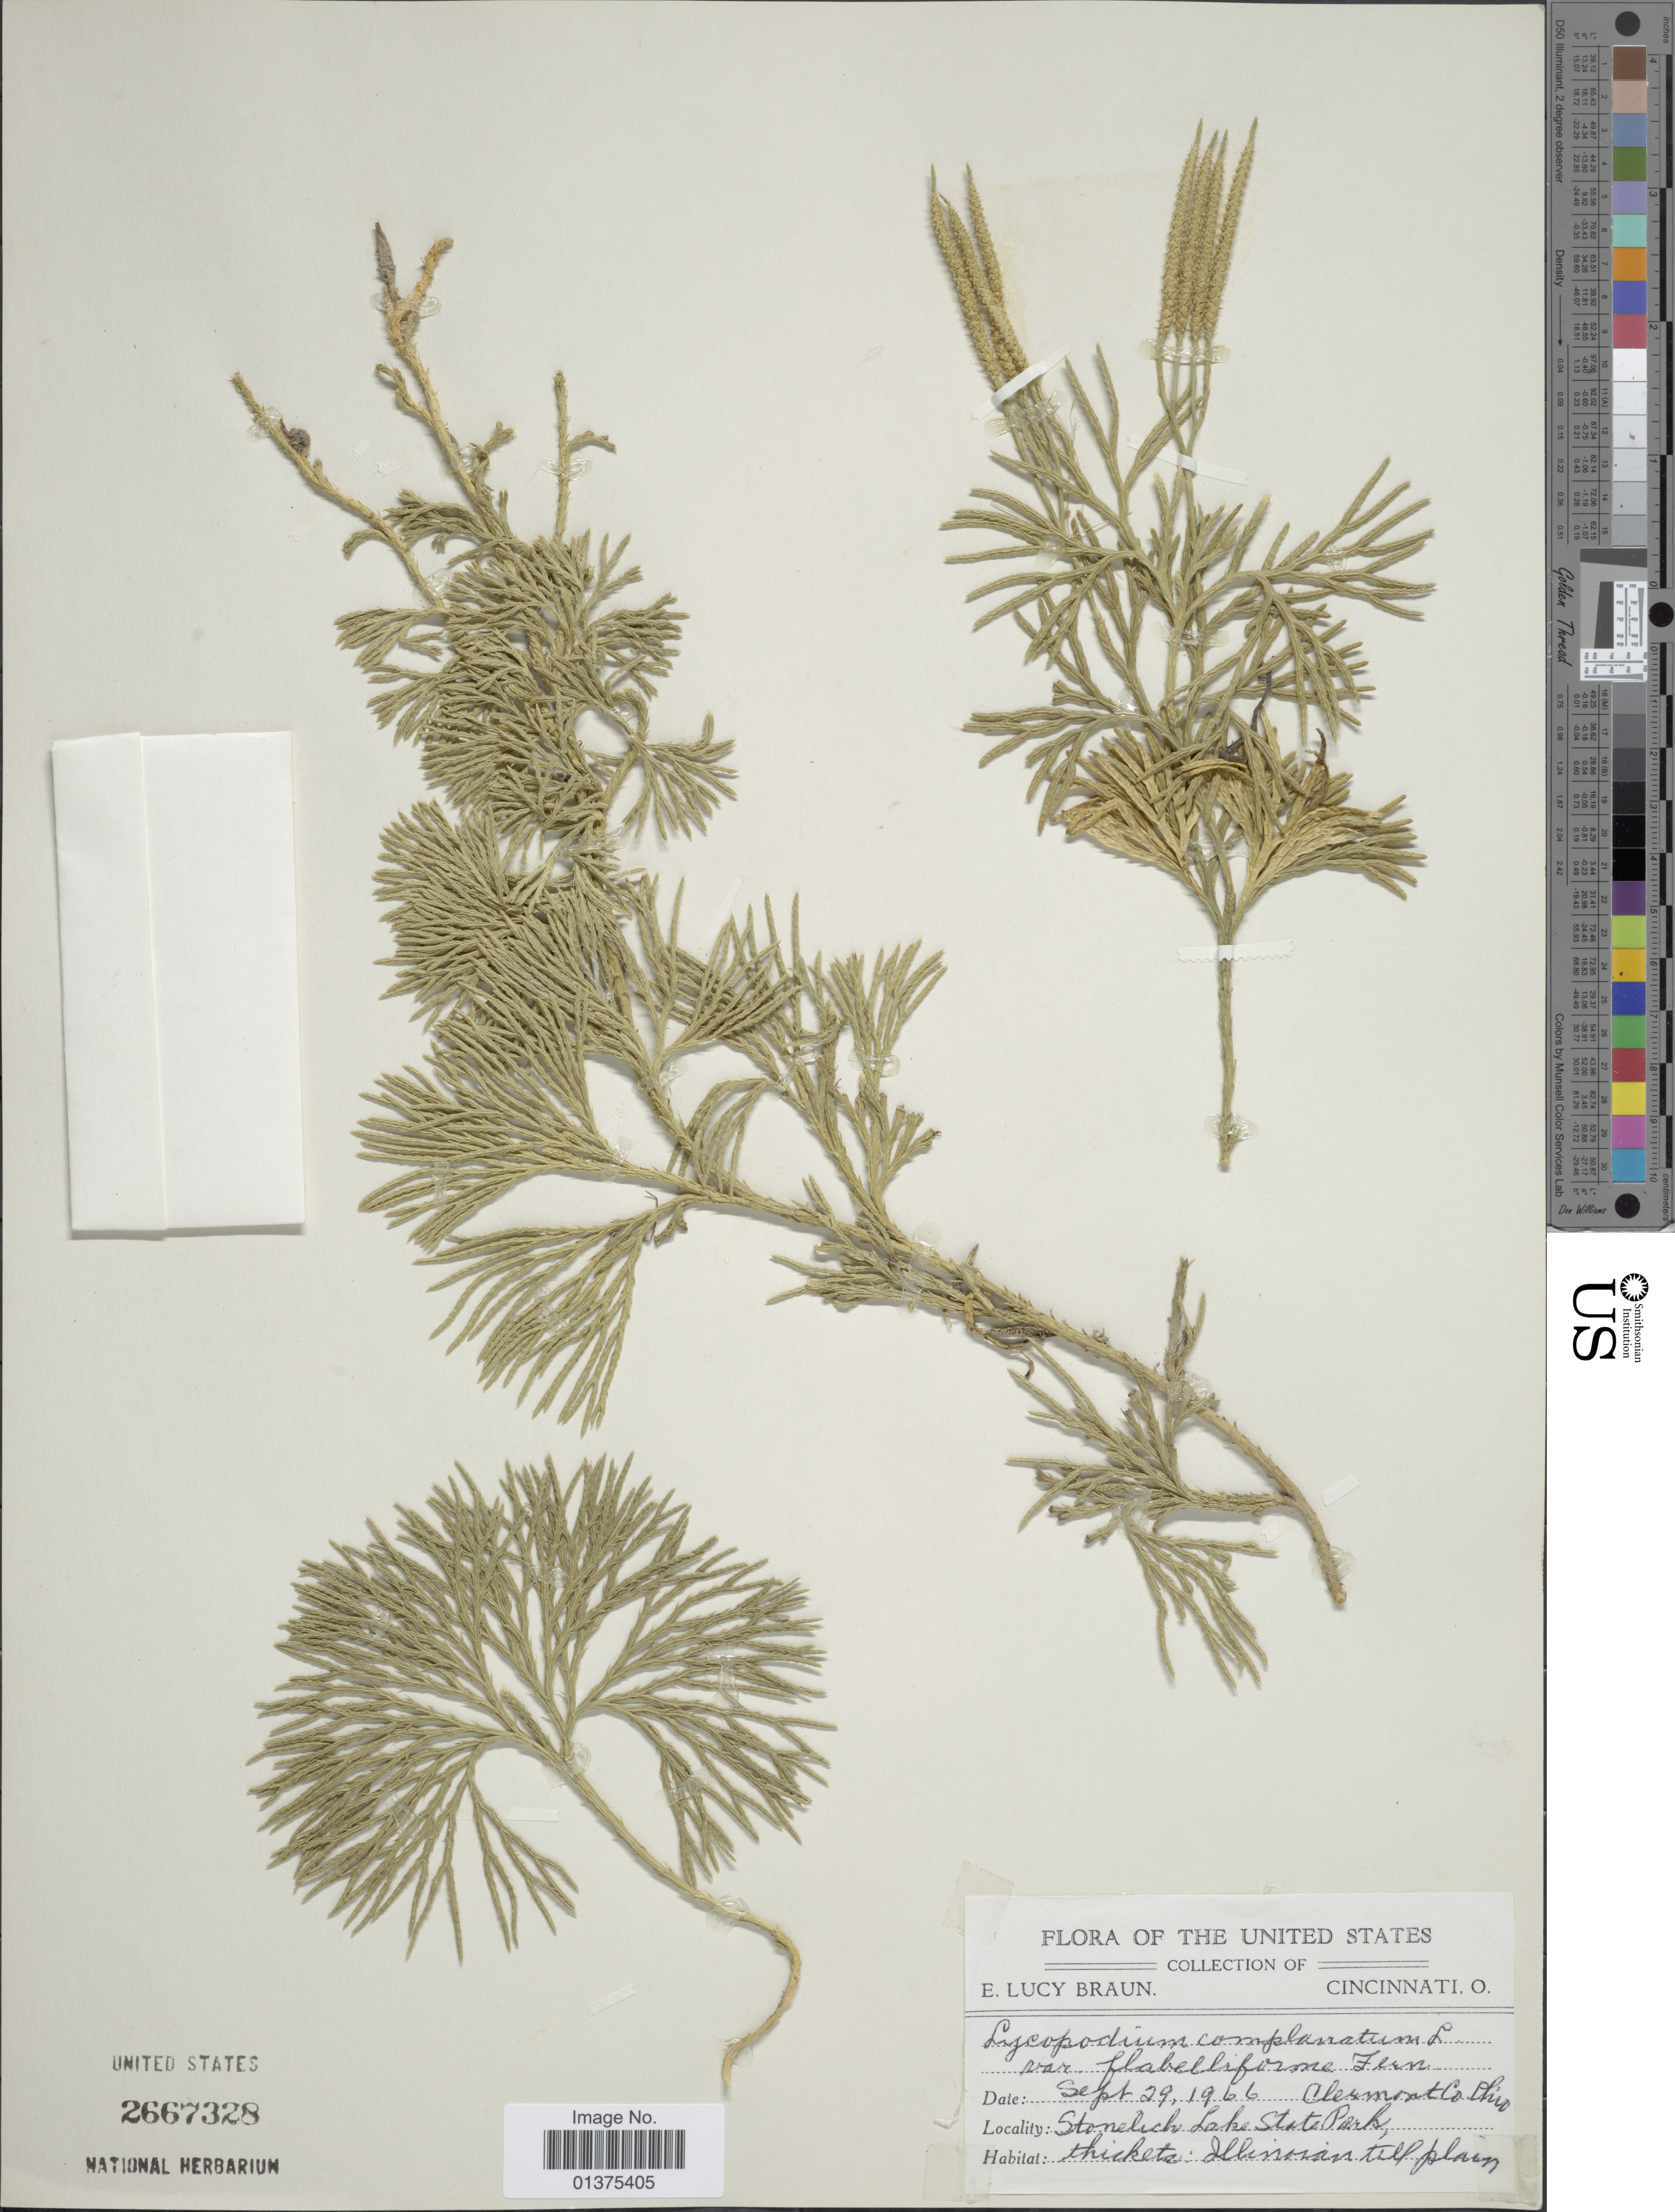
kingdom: Plantae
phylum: Tracheophyta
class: Lycopodiopsida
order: Lycopodiales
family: Lycopodiaceae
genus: Diphasiastrum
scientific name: Diphasiastrum digitatum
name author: (Dill. ex A. Braun) Holub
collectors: E. L. Braun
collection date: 1966-09-29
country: United States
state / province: Ohio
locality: Stonelich Lake State Park, Clermont Co.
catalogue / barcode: US 2667328